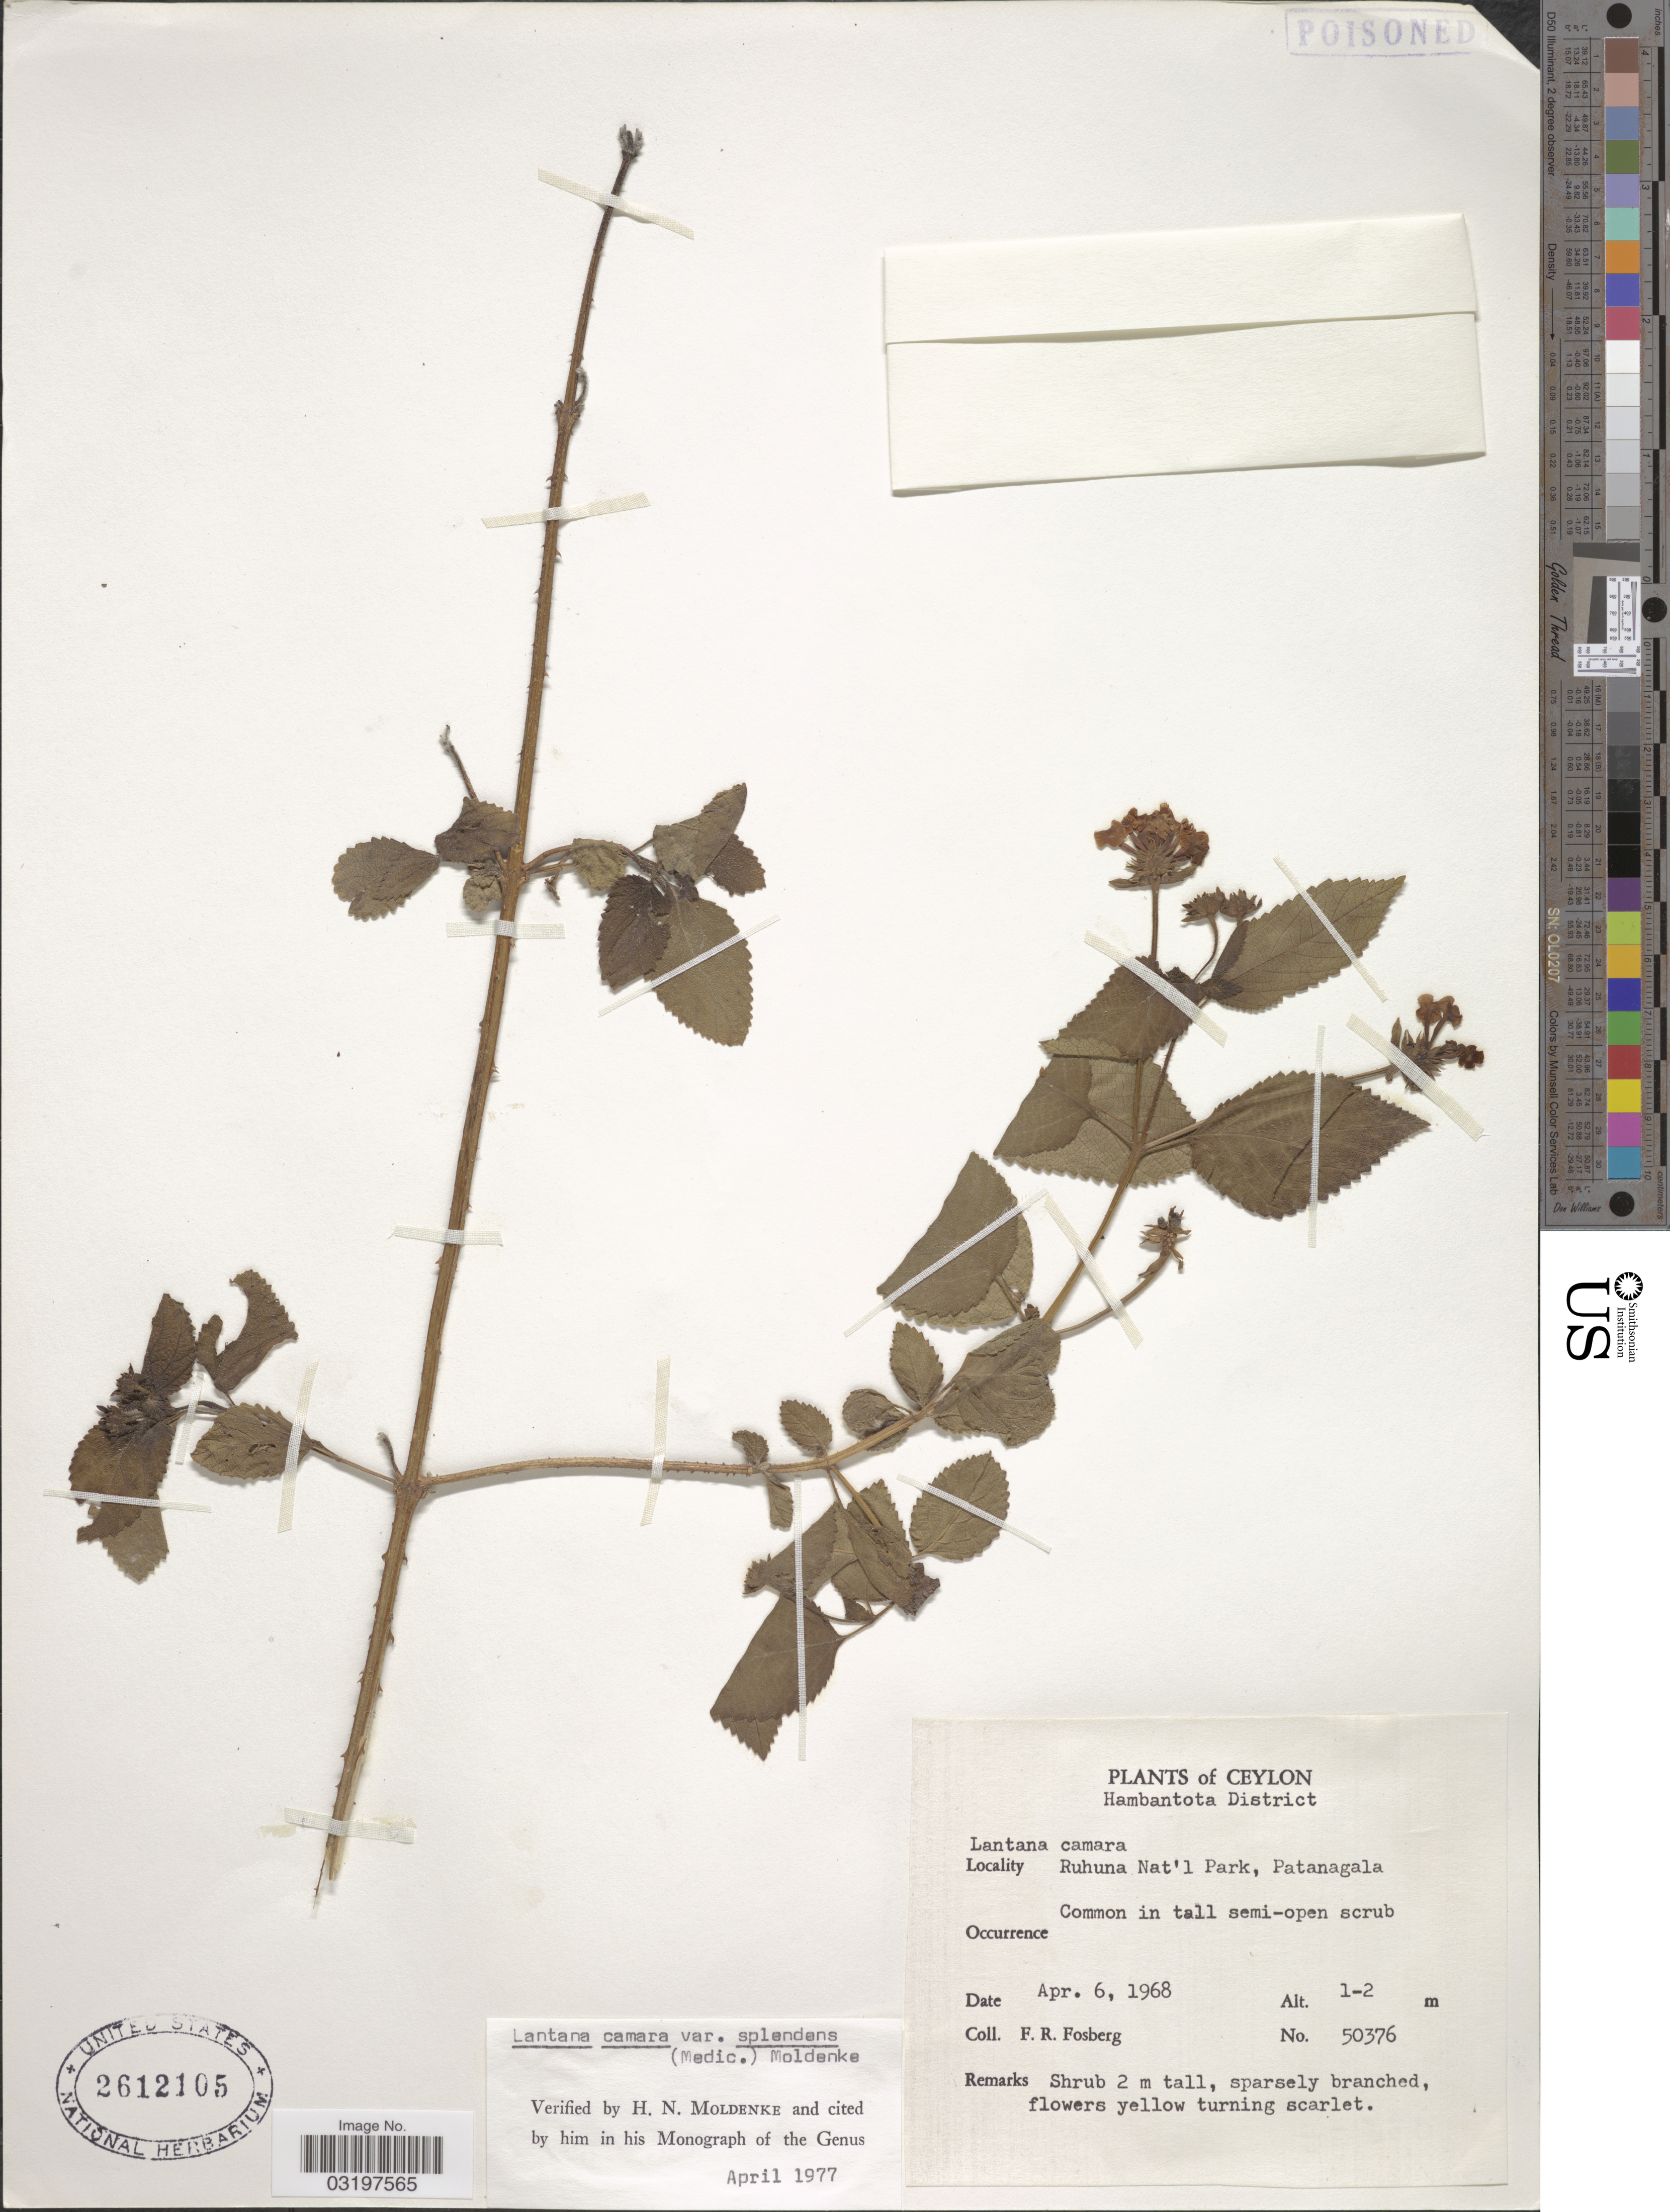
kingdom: Plantae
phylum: Tracheophyta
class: Magnoliopsida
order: Lamiales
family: Verbenaceae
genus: Lantana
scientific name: Lantana camara var. splendens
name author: Moldenke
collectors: F. R. Fosberg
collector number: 50376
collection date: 1968-04-06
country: Sri Lanka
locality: Ceylon. Hambantota District. Ruhuna Nat'l Park, Patanagala.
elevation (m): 1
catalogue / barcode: US 2612105